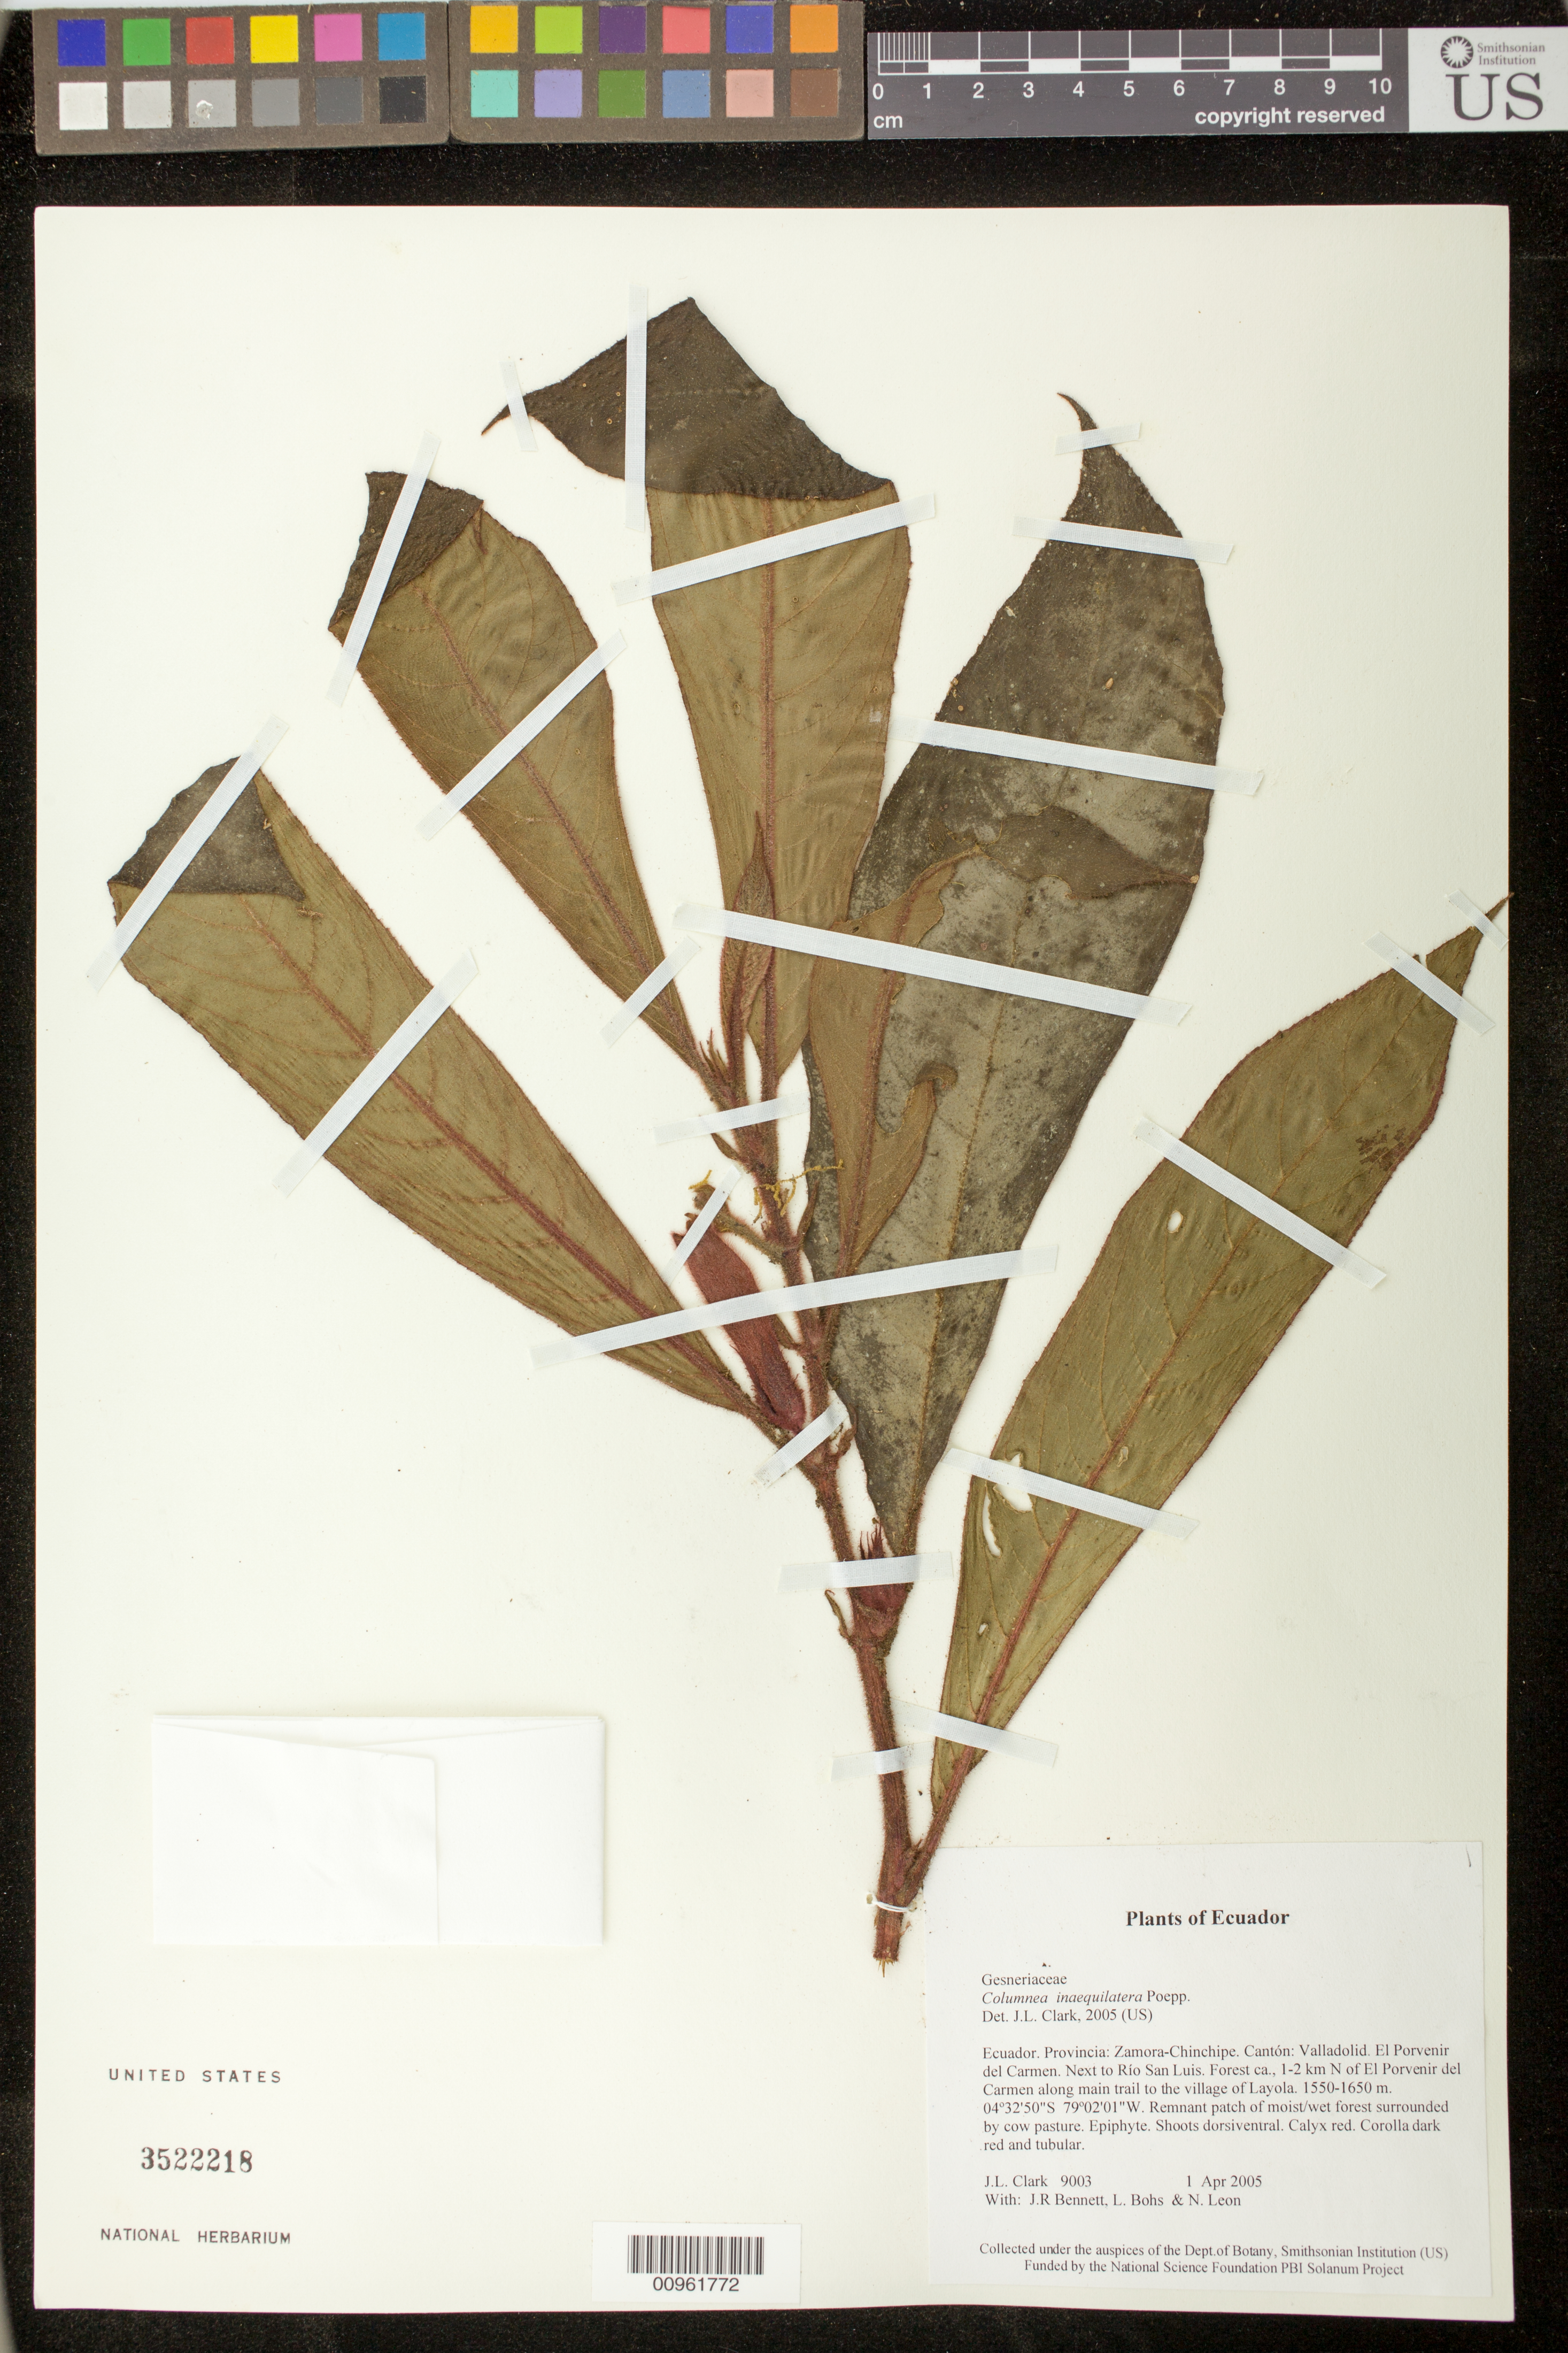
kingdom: Plantae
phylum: Tracheophyta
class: Magnoliopsida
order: Lamiales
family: Gesneriaceae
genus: Columnea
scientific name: Columnea inaequilatera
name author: Poepp.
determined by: Clark, J. L., (SEL), The Marie Selby Botanical Garden (UNITED STATES)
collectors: J. L. Clark, J. R. Bennett, L. A. Bohs & N. Leon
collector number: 9003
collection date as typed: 01 Apr 2005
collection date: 2005-04-01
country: Ecuador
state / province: Zamora-Chinchipe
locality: Valladolid. El Porvenir del Carmen. Next to Río San Luis. Forest ca., 1-2 km N of El Porvenir del Carmen along main trail to the village of Layola.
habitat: Remnant patch of moist/wet forest surrounded by cow pasture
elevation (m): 1550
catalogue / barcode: US 3522218